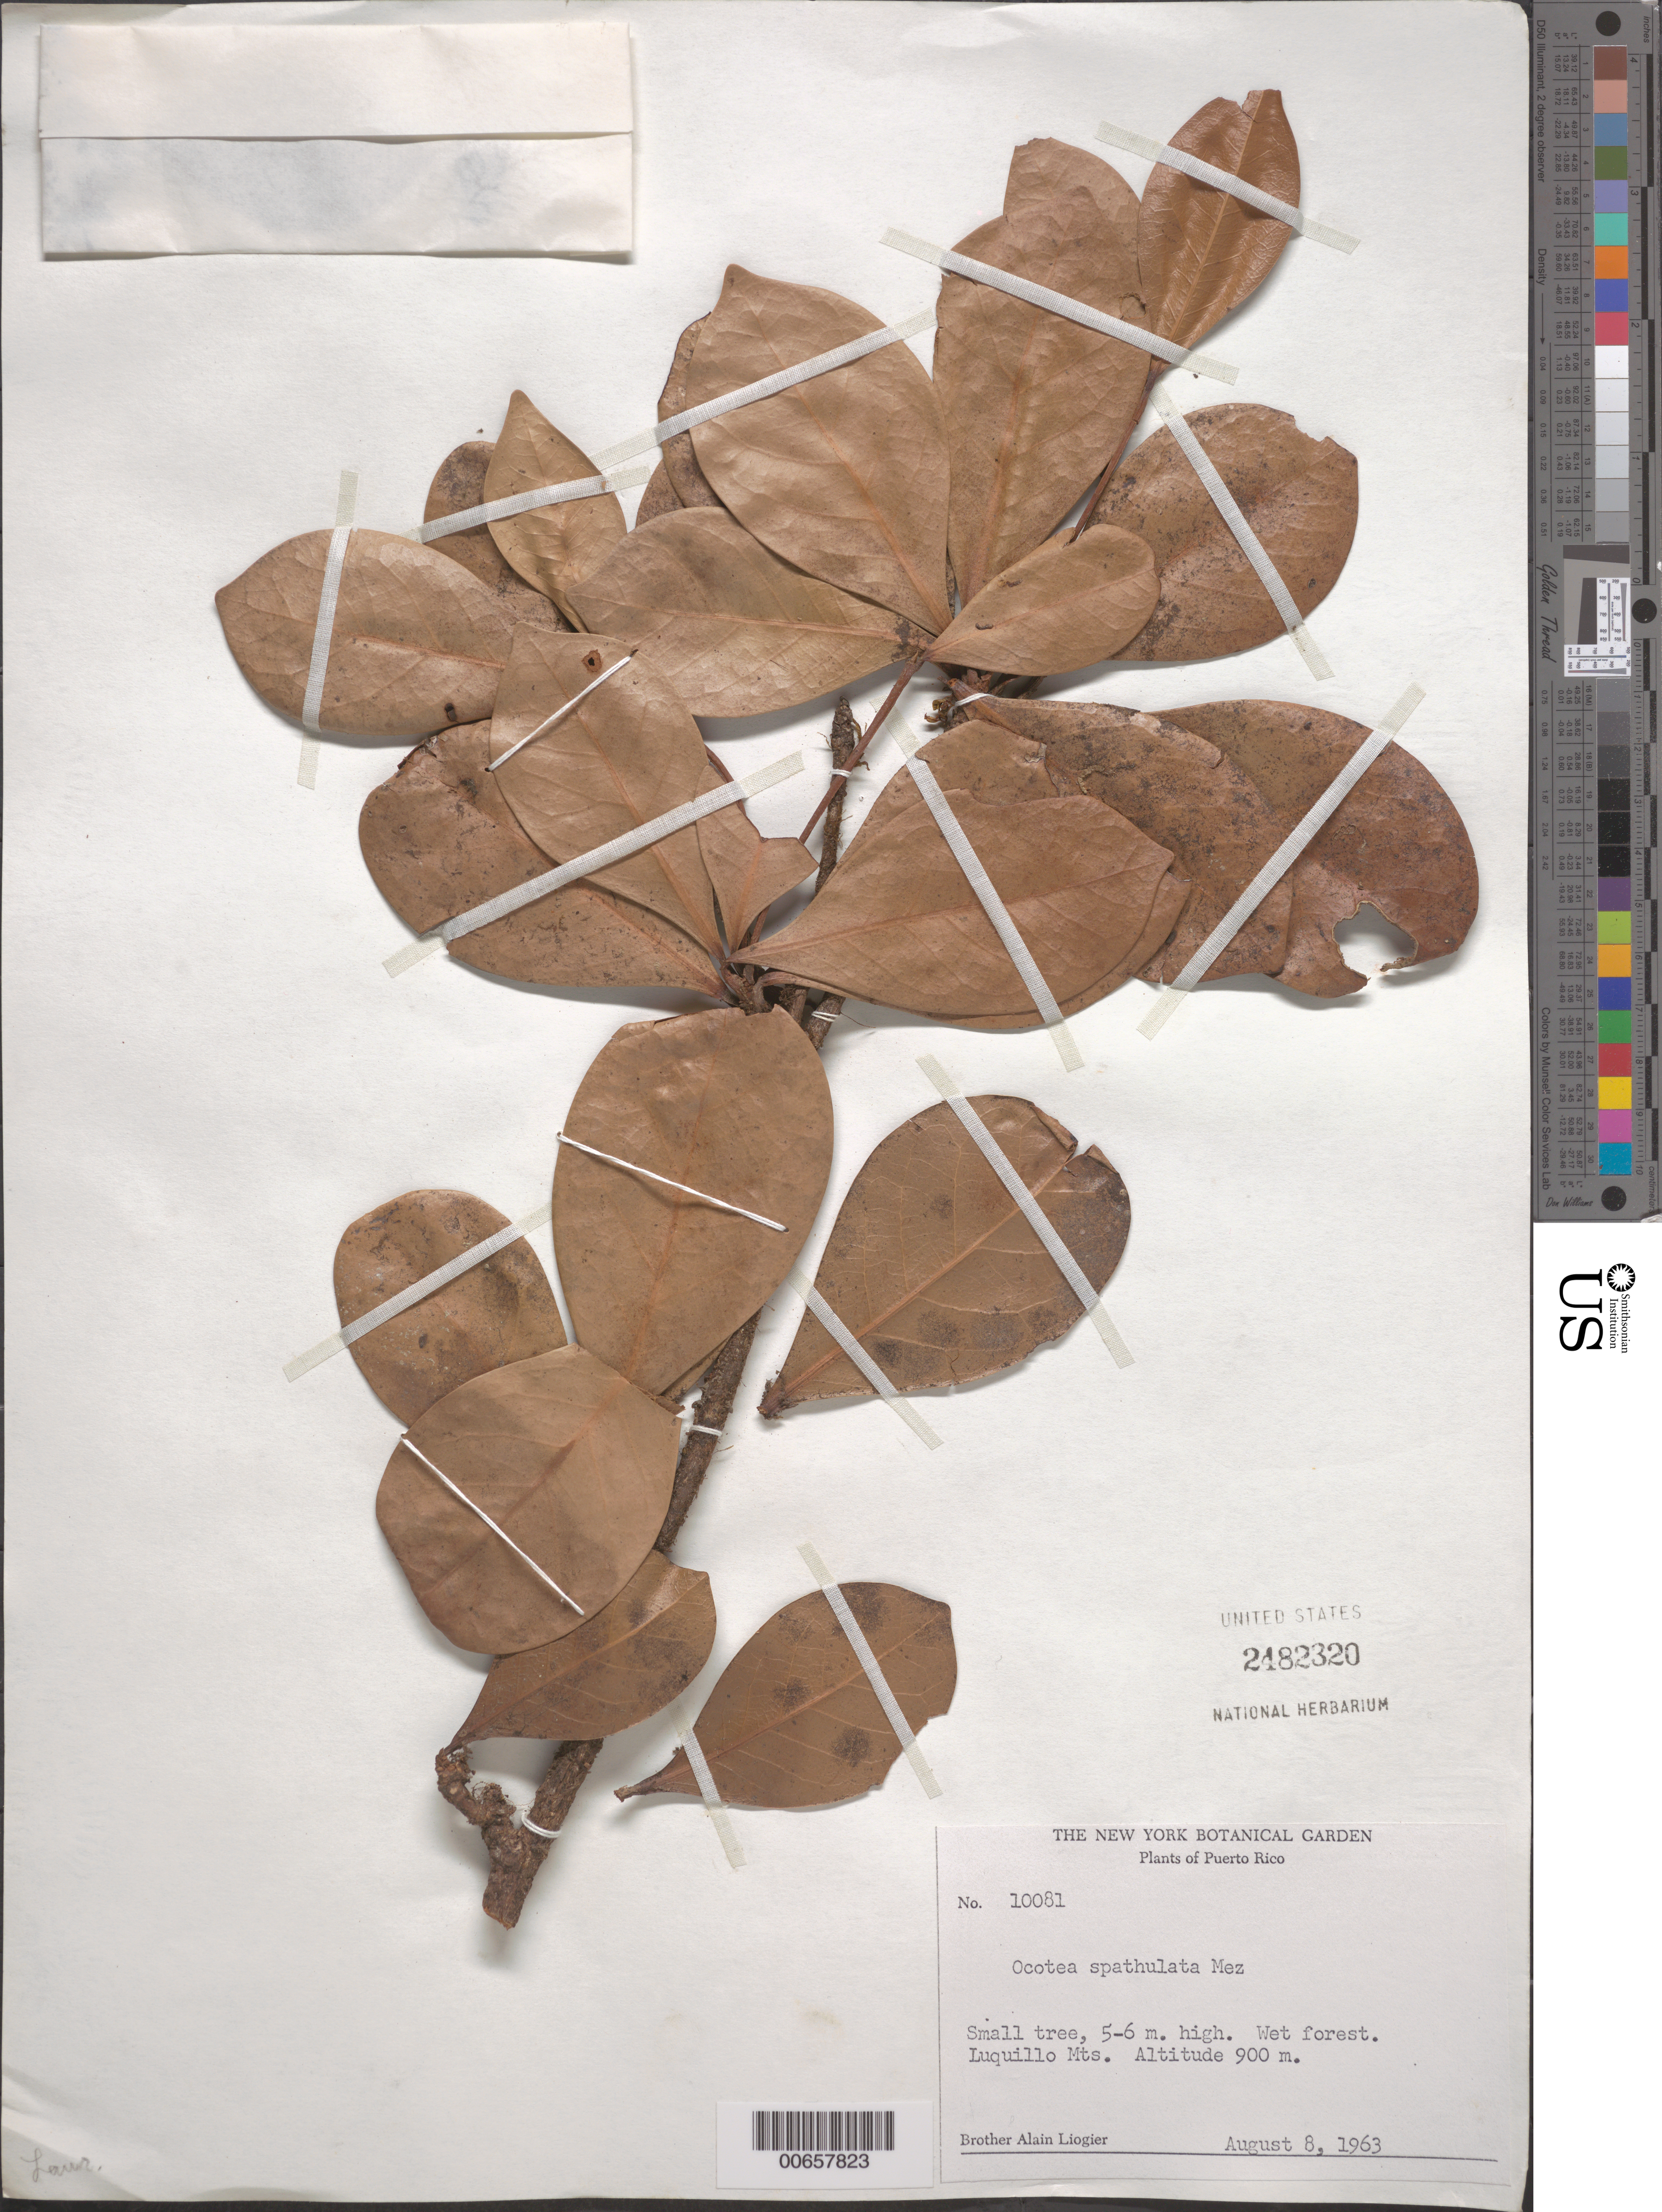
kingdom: Plantae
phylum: Tracheophyta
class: Magnoliopsida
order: Laurales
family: Lauraceae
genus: Ocotea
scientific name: Ocotea spathulata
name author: Mez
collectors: A. H. Liogier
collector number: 10081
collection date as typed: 08 Aug 1963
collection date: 1963-08-08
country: Puerto Rico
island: Greater Antilles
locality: Luquillo Mts.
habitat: Wet forest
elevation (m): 900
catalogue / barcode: US 2482320